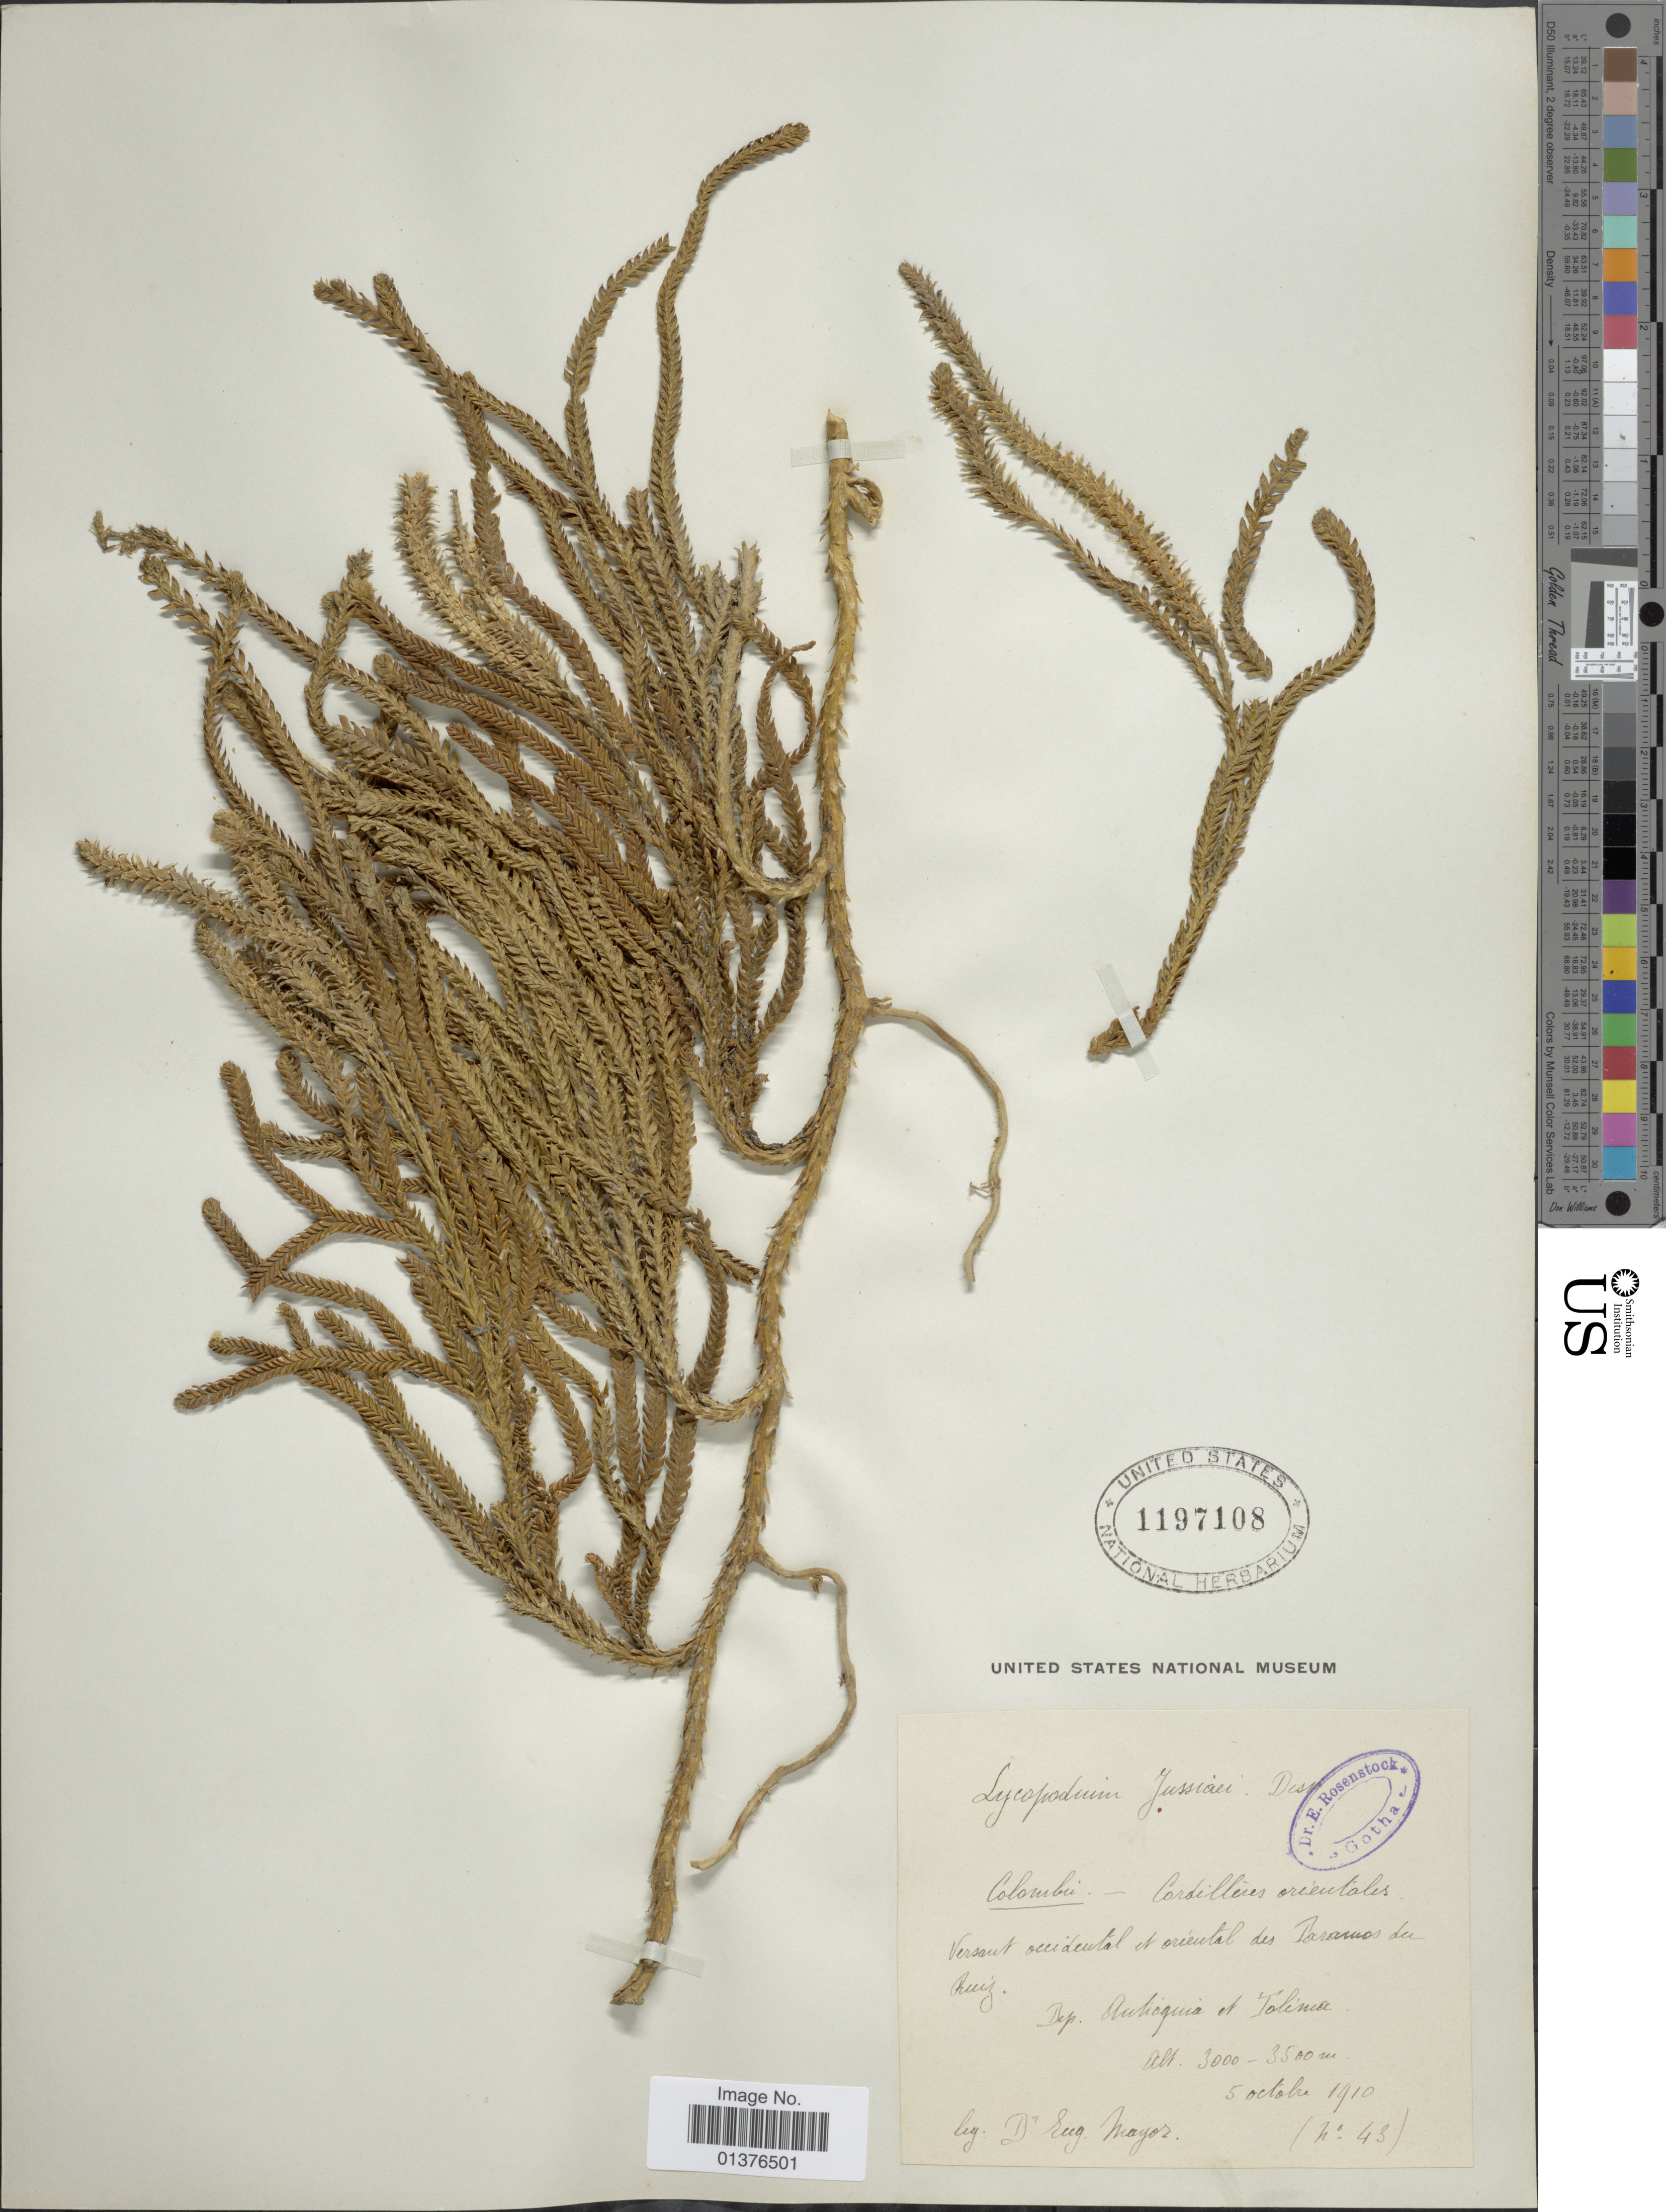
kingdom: Plantae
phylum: Tracheophyta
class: Lycopodiopsida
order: Lycopodiales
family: Lycopodiaceae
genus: Diphasium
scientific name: Diphasium jussiaei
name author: (Desv.) C. Presl ex Rothm.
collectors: E. Mayer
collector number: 43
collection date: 1910-10-05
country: Colombia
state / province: Antioquia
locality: Tolima. Cordillires Orientales. Versaut occidental et oriental des Tocranos de Ruiz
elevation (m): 3000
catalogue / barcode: US 1197108